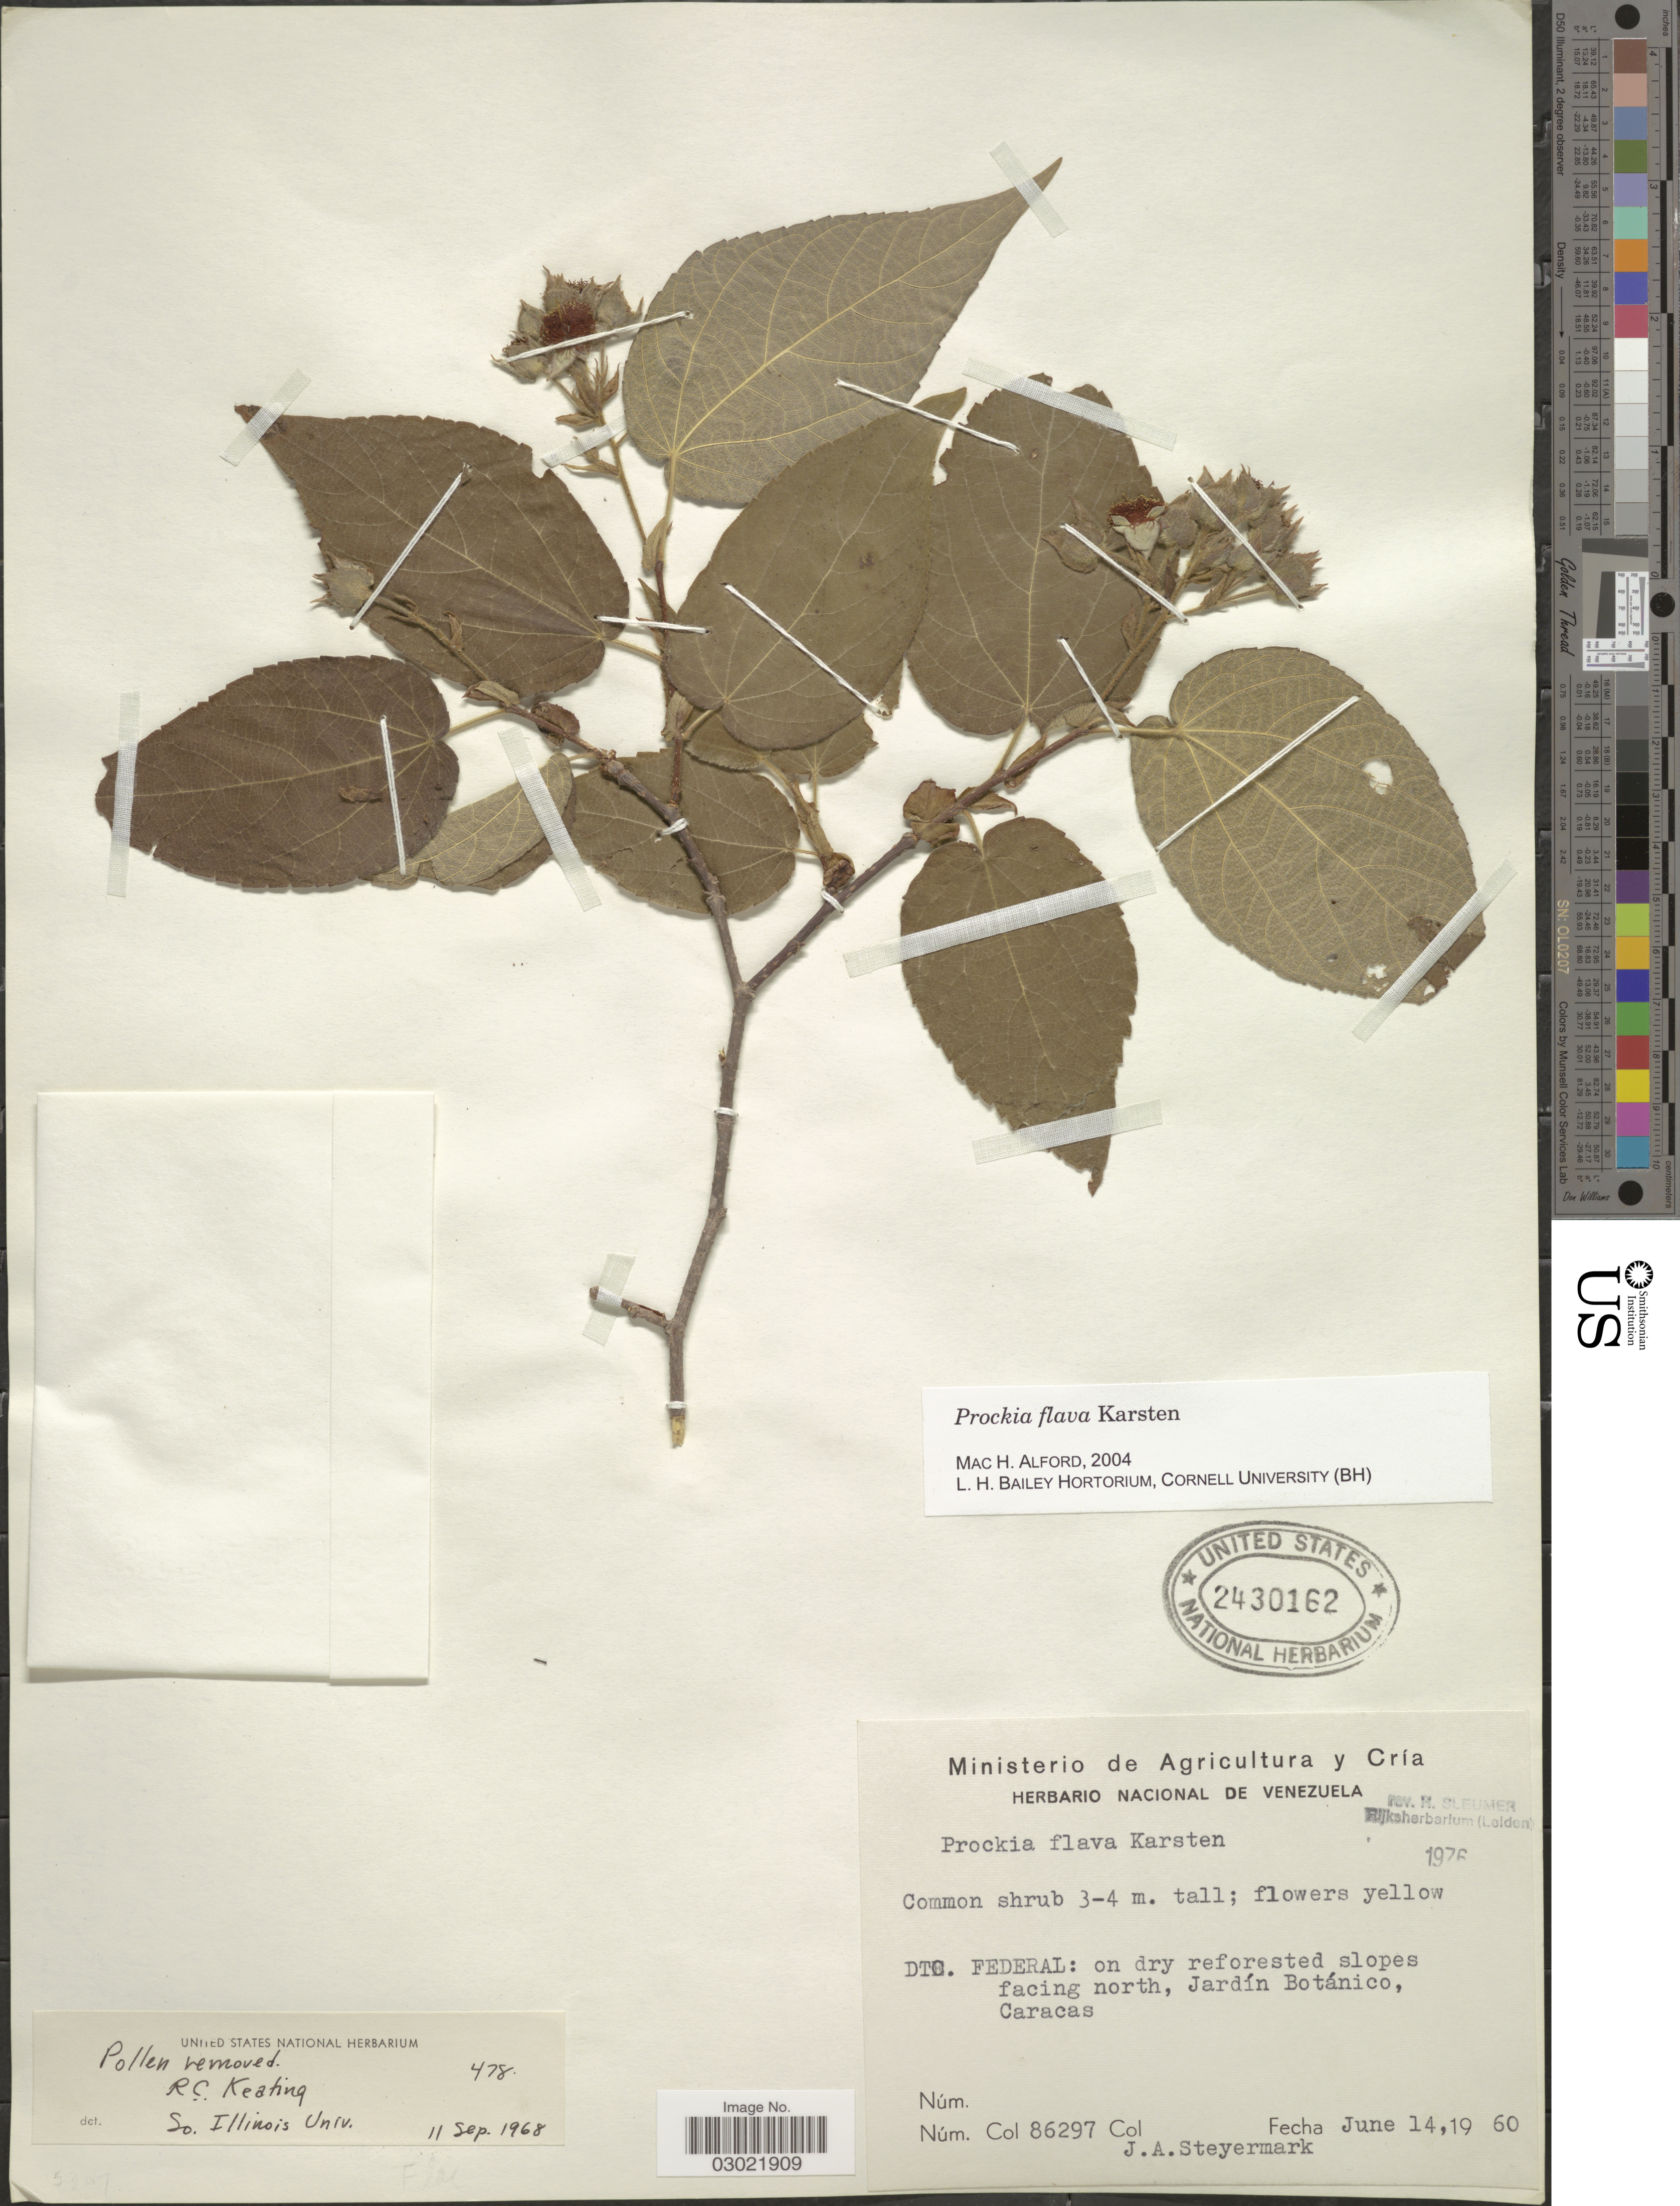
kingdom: Plantae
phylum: Tracheophyta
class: Magnoliopsida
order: Malpighiales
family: Salicaceae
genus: Prockia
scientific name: Prockia flava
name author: H. Karst.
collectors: J. Steyermark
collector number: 86297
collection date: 1960-06-14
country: Venezuela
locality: DTC. FEDERAL: on dry reforested slopes facing north, Jardín Botánico, Caracas.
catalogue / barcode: US 2430162